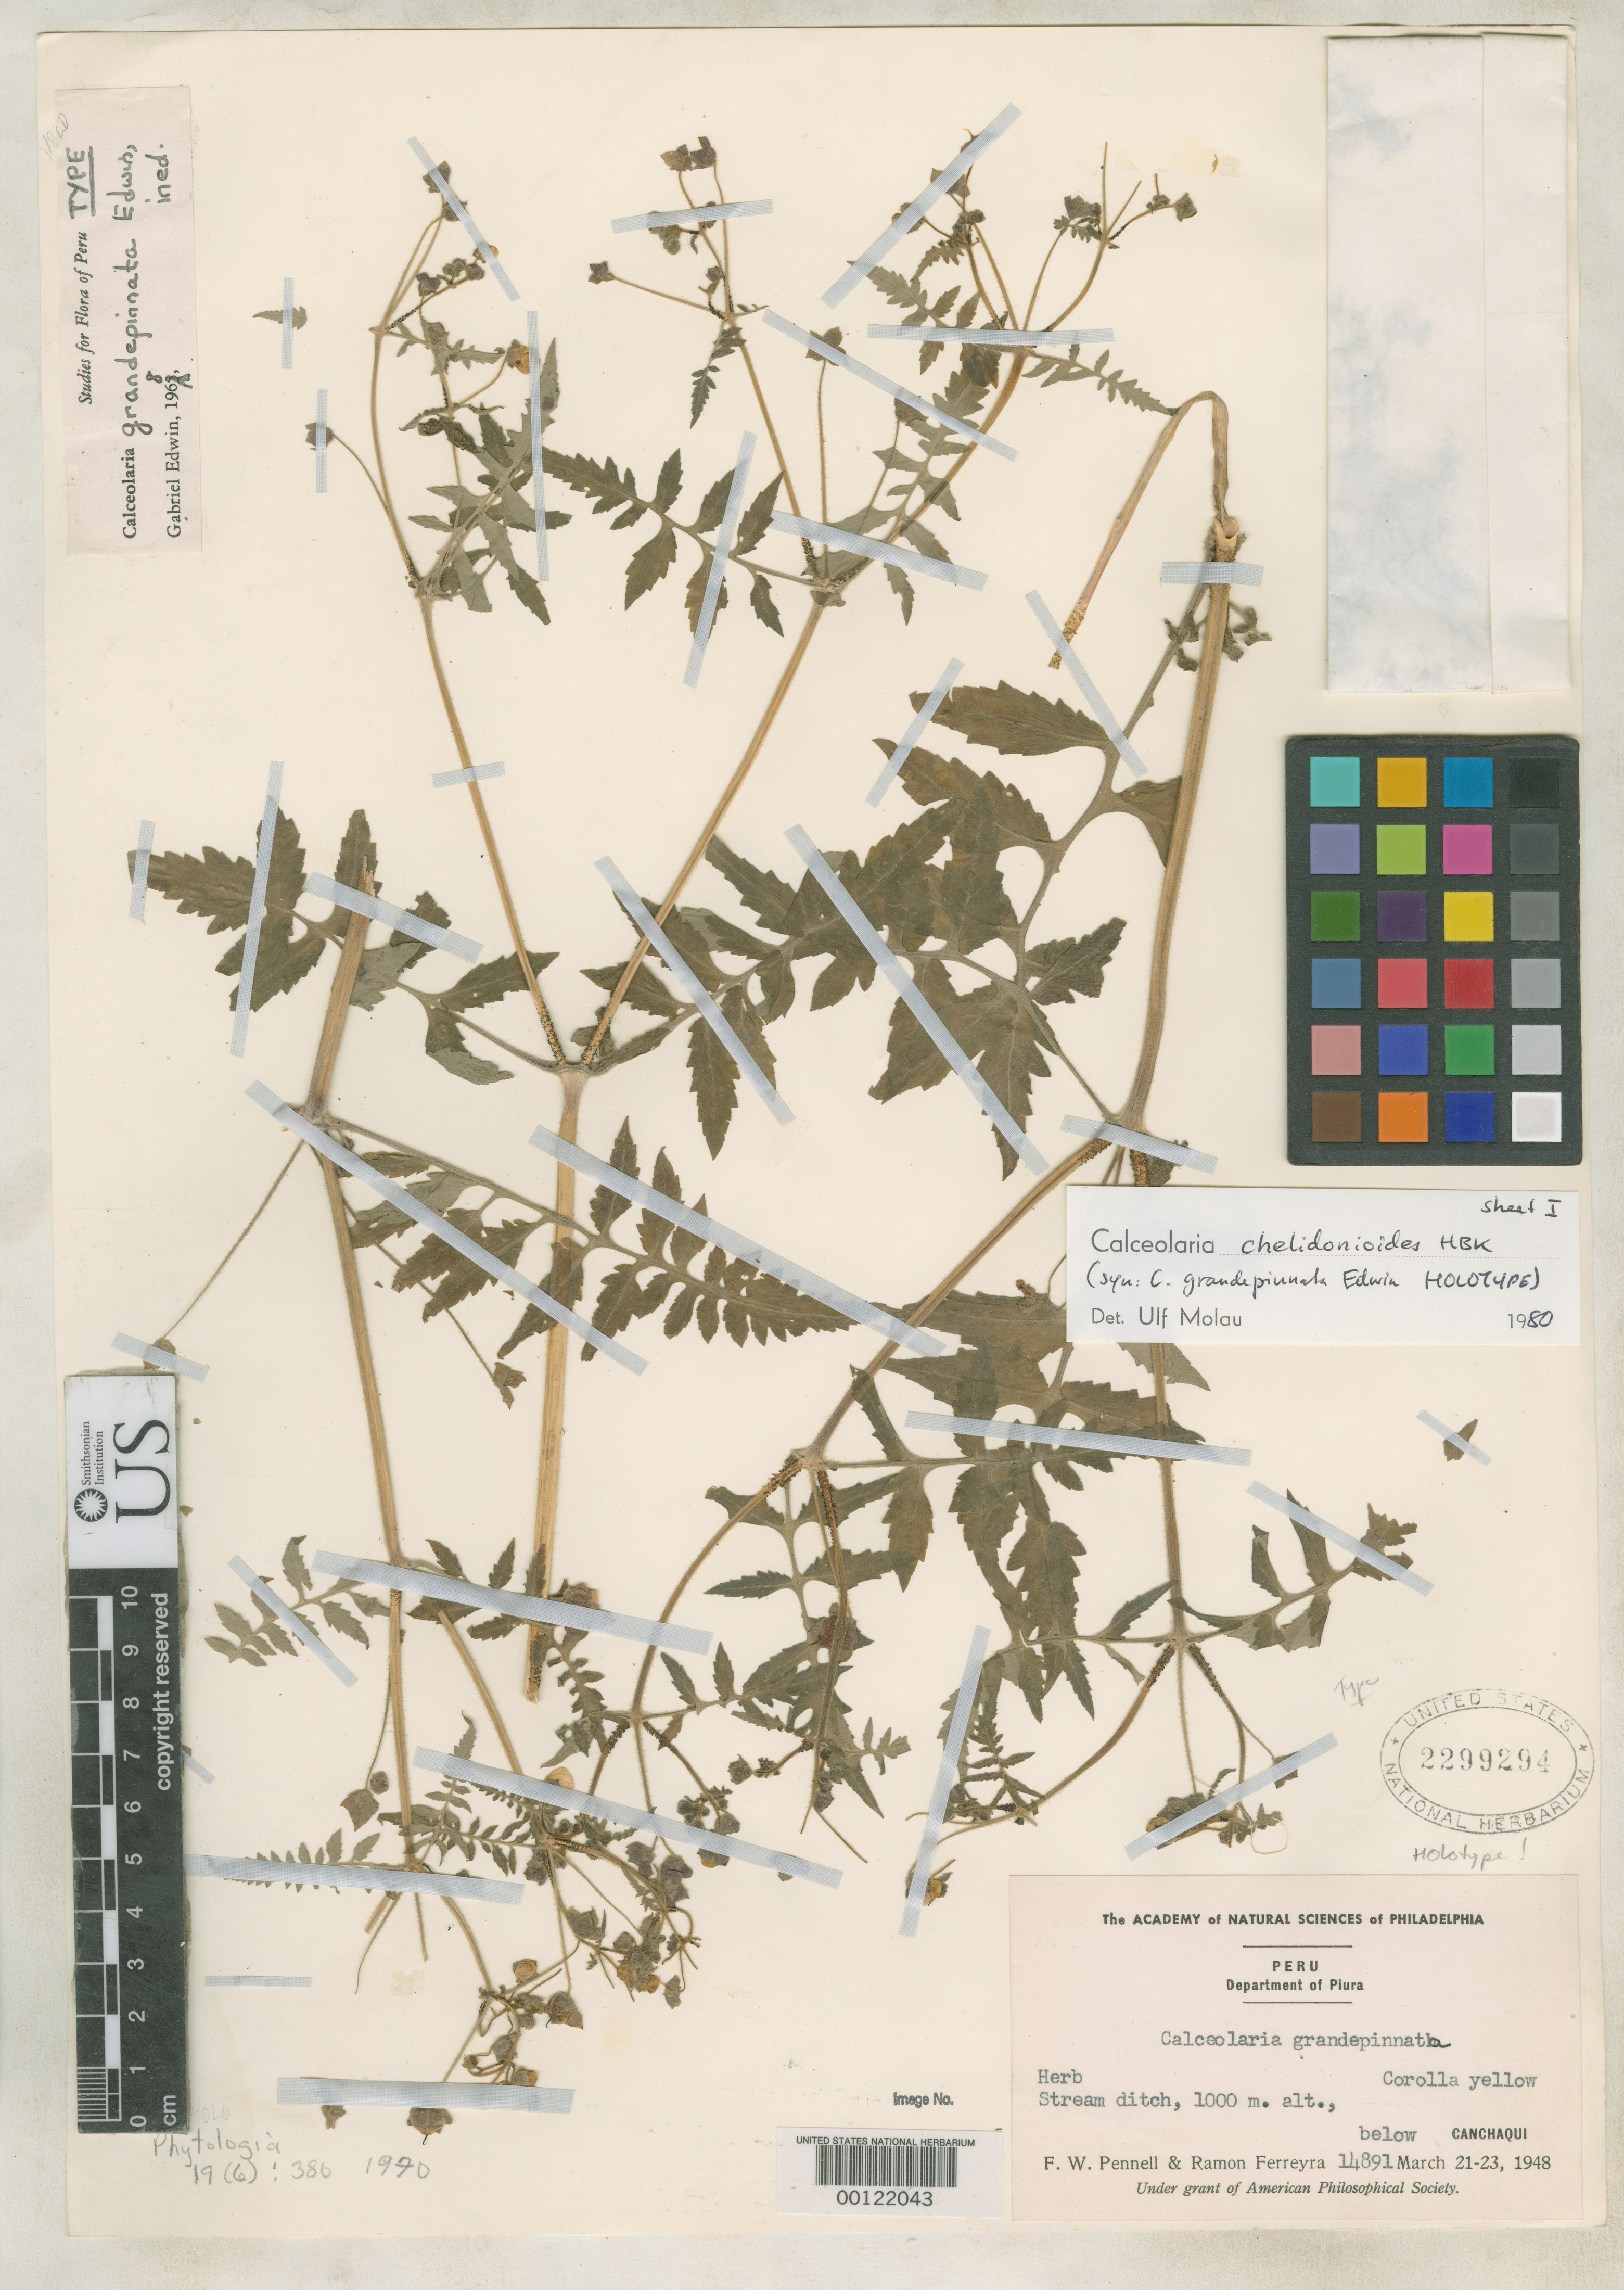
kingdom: Plantae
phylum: Tracheophyta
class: Magnoliopsida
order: Lamiales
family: Calceolariaceae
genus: Calceolaria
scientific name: Calceolaria grandepinnata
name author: Edwin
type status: Holotype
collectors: F. W. Pennell & R. A. Ferreyra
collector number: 14891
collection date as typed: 21 Mar 1948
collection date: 1948-03-21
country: Peru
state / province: Piura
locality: Below Canchaqui.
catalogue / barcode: US 2299294